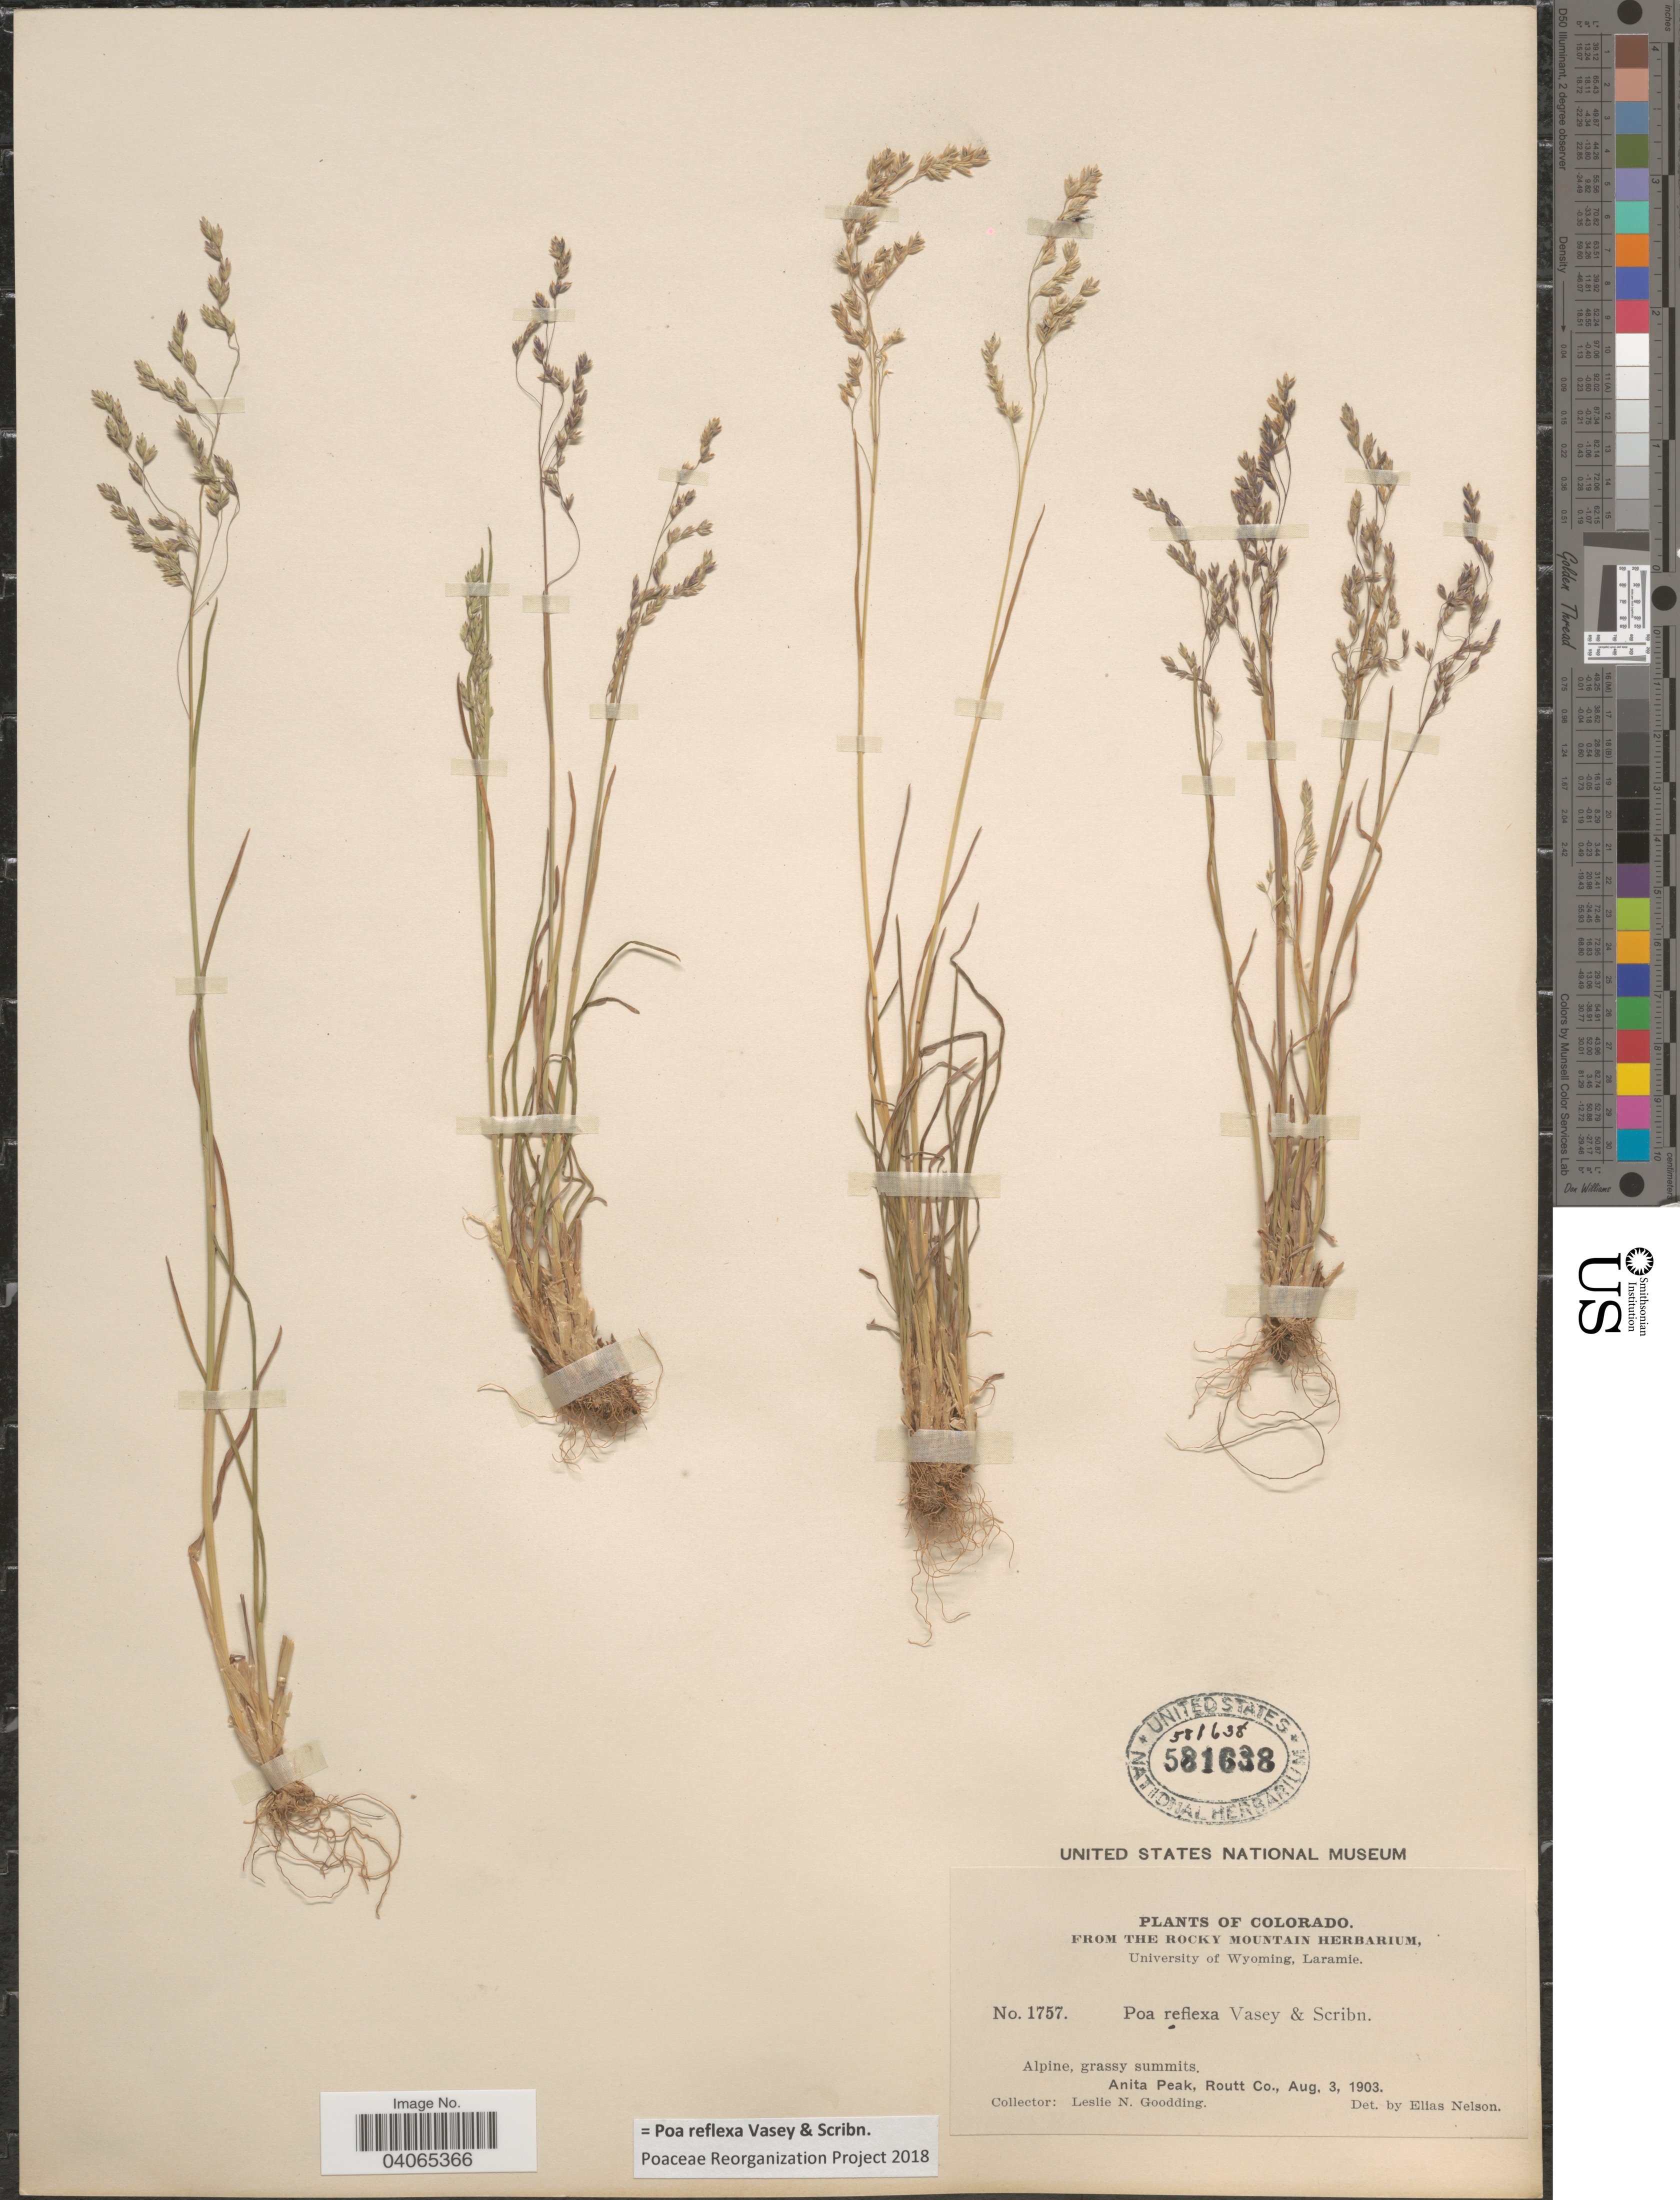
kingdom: Plantae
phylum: Tracheophyta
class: Liliopsida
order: Poales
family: Poaceae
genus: Poa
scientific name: Poa reflexa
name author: Vasey & Scribn.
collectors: L. N. Goodding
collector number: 1757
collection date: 1903-08-03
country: United States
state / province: Colorado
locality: Alpine, grassy summits. Anita Peak, Routt Co.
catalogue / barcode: US 581638